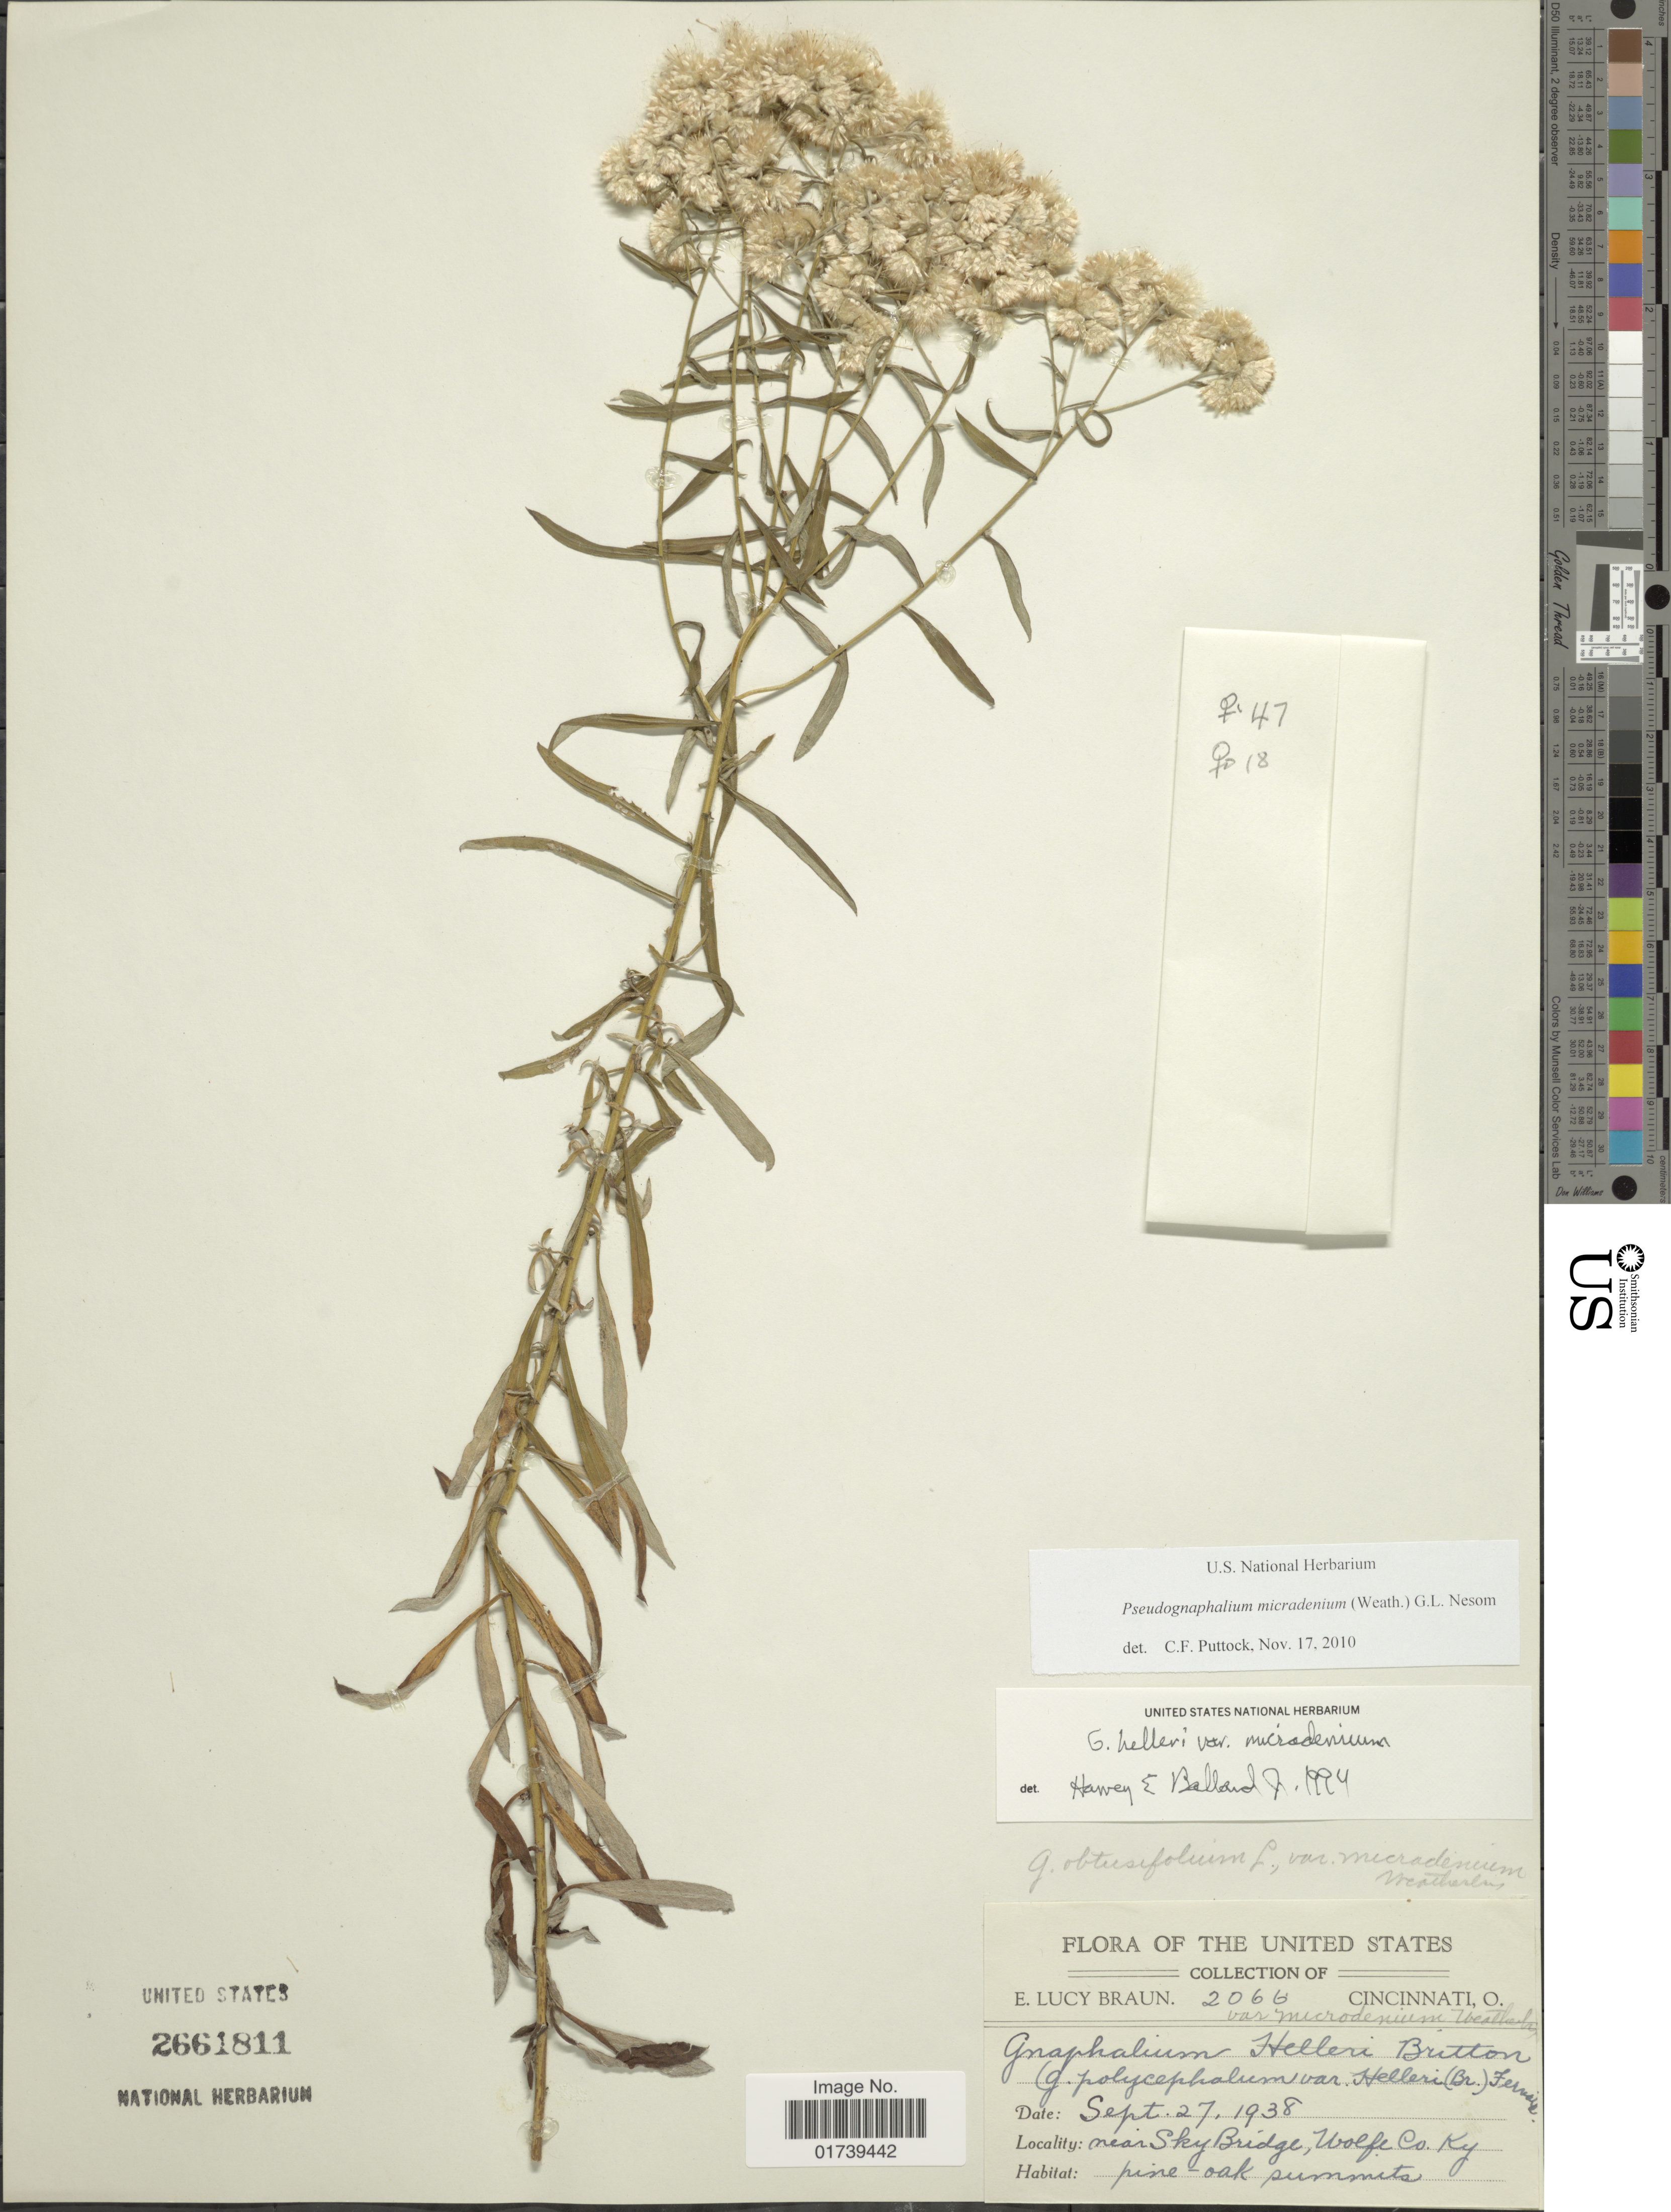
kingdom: Plantae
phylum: Tracheophyta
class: Magnoliopsida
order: Asterales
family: Asteraceae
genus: Pseudognaphalium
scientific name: Pseudognaphalium micradenium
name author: (Weath.) G.L. Nesom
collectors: E. L. Braun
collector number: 2066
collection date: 1938-09-27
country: United States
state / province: Kentucky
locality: Near Sky Bridge, Wolfe Co. Ky.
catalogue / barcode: US 2661811